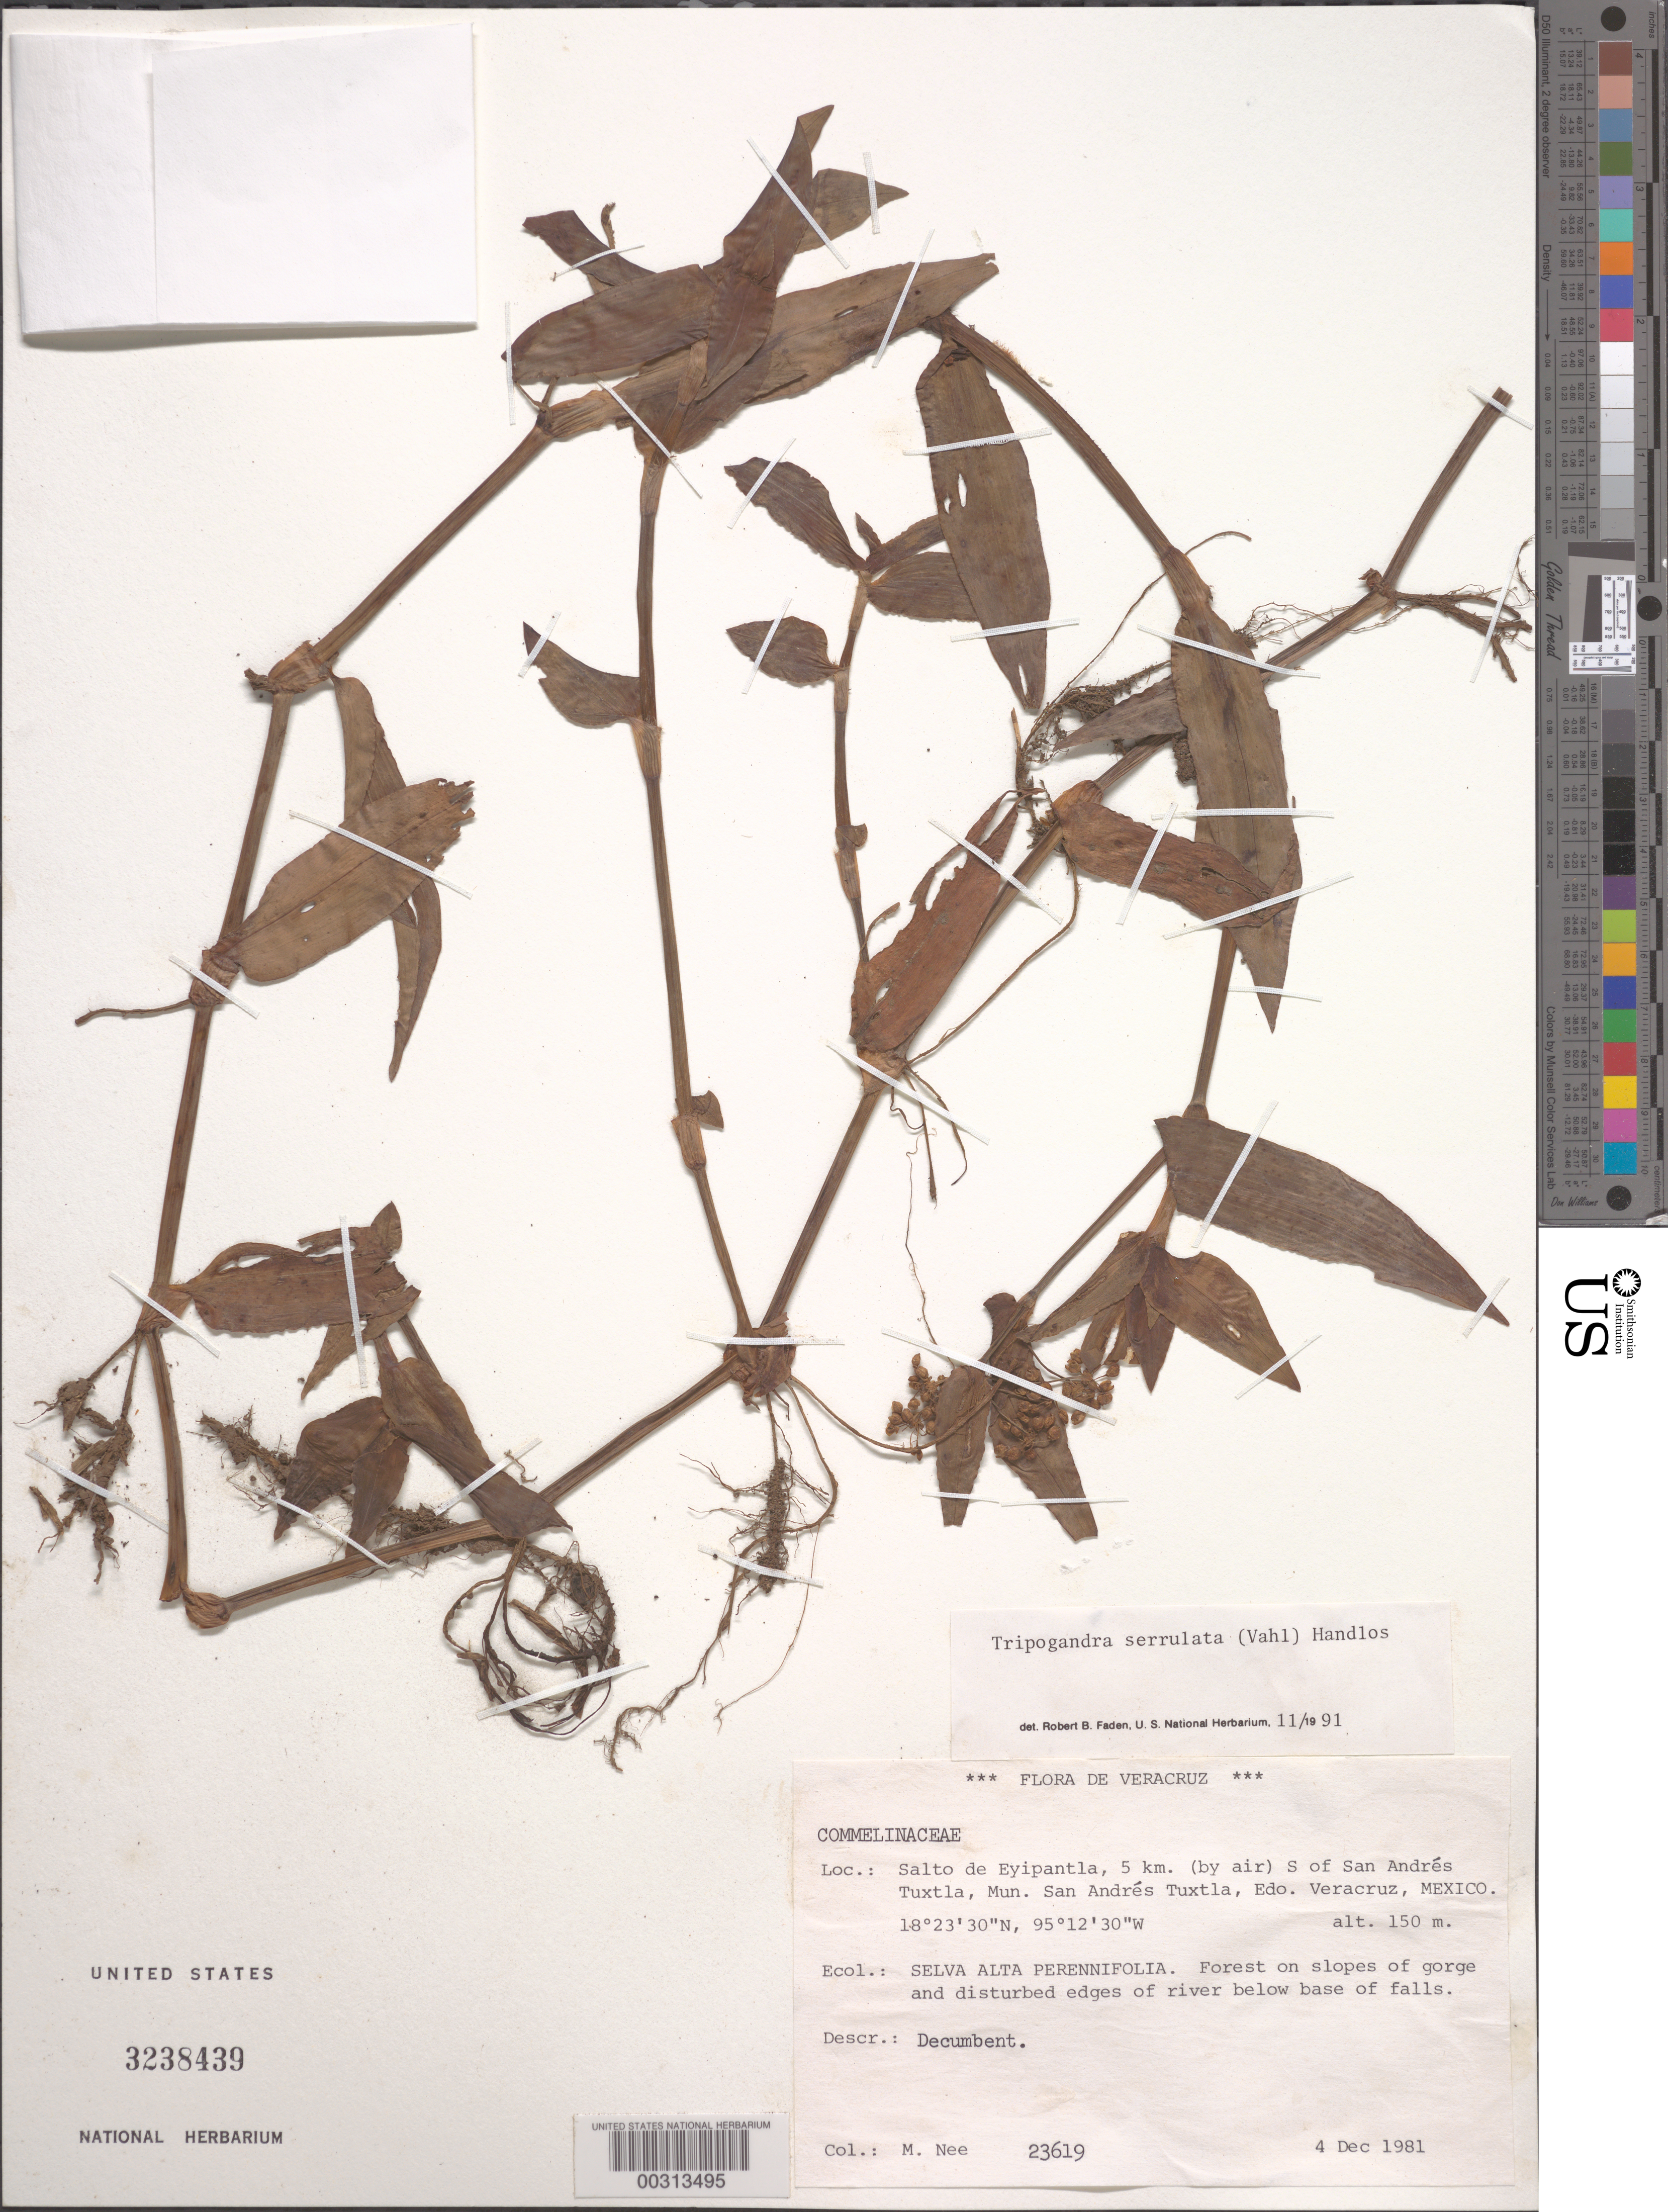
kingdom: Plantae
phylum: Tracheophyta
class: Liliopsida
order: Commelinales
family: Commelinaceae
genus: Tripogandra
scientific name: Tripogandra serrulata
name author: (Vahl) Handlos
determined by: Faden, Robert B., (US), Smithsonian Institution - National Museum of Natural History (UNITED STATES)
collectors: M. Nee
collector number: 23619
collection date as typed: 04 Dec 1981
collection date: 1981-12-04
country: Mexico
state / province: Veracruz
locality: San andres Tuxtla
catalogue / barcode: US 3238439